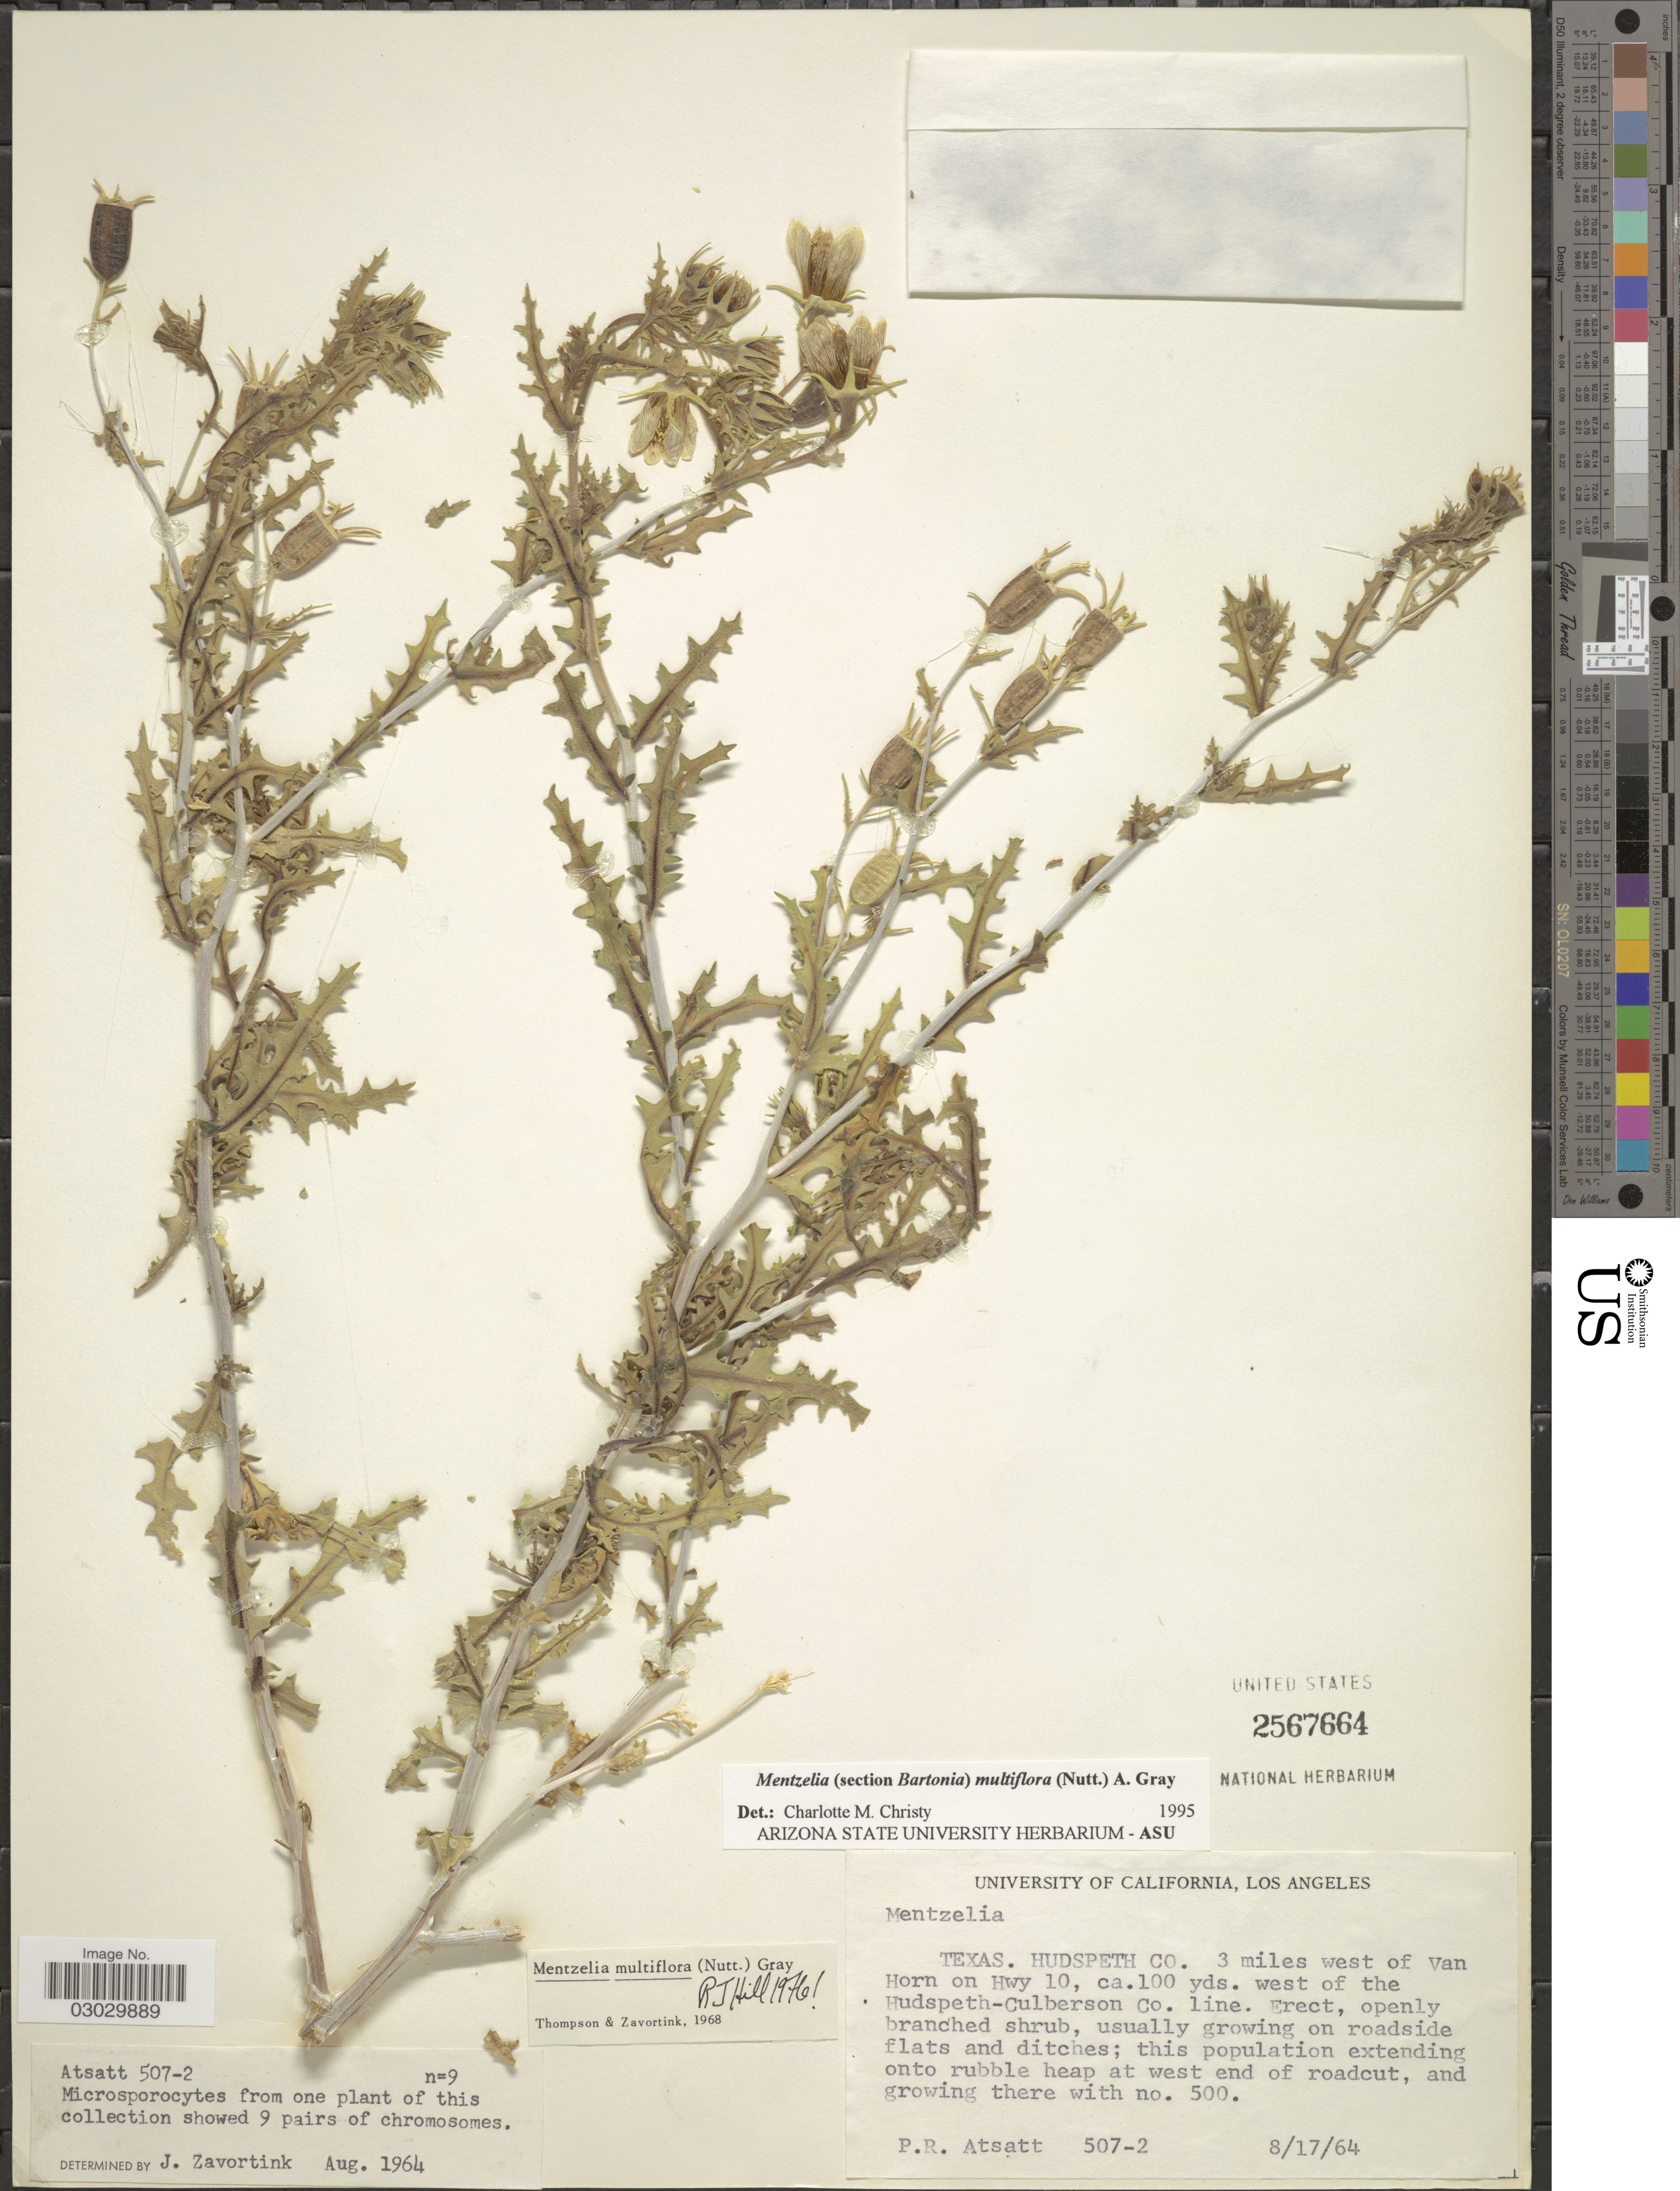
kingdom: Plantae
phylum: Tracheophyta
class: Magnoliopsida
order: Cornales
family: Loasaceae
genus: Mentzelia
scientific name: Mentzelia multiflora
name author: (Nutt.) A. Gray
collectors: P. R. Atsatt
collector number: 507-2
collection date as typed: Transcribed d/m/y: 17/8/64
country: United States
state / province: Texas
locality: Hudspeth Co. 3 miles west of Van Horn on Hwy 10, ca. 100 yds. west of the Hudspeth-Culberson Co. line.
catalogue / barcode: US 2567664